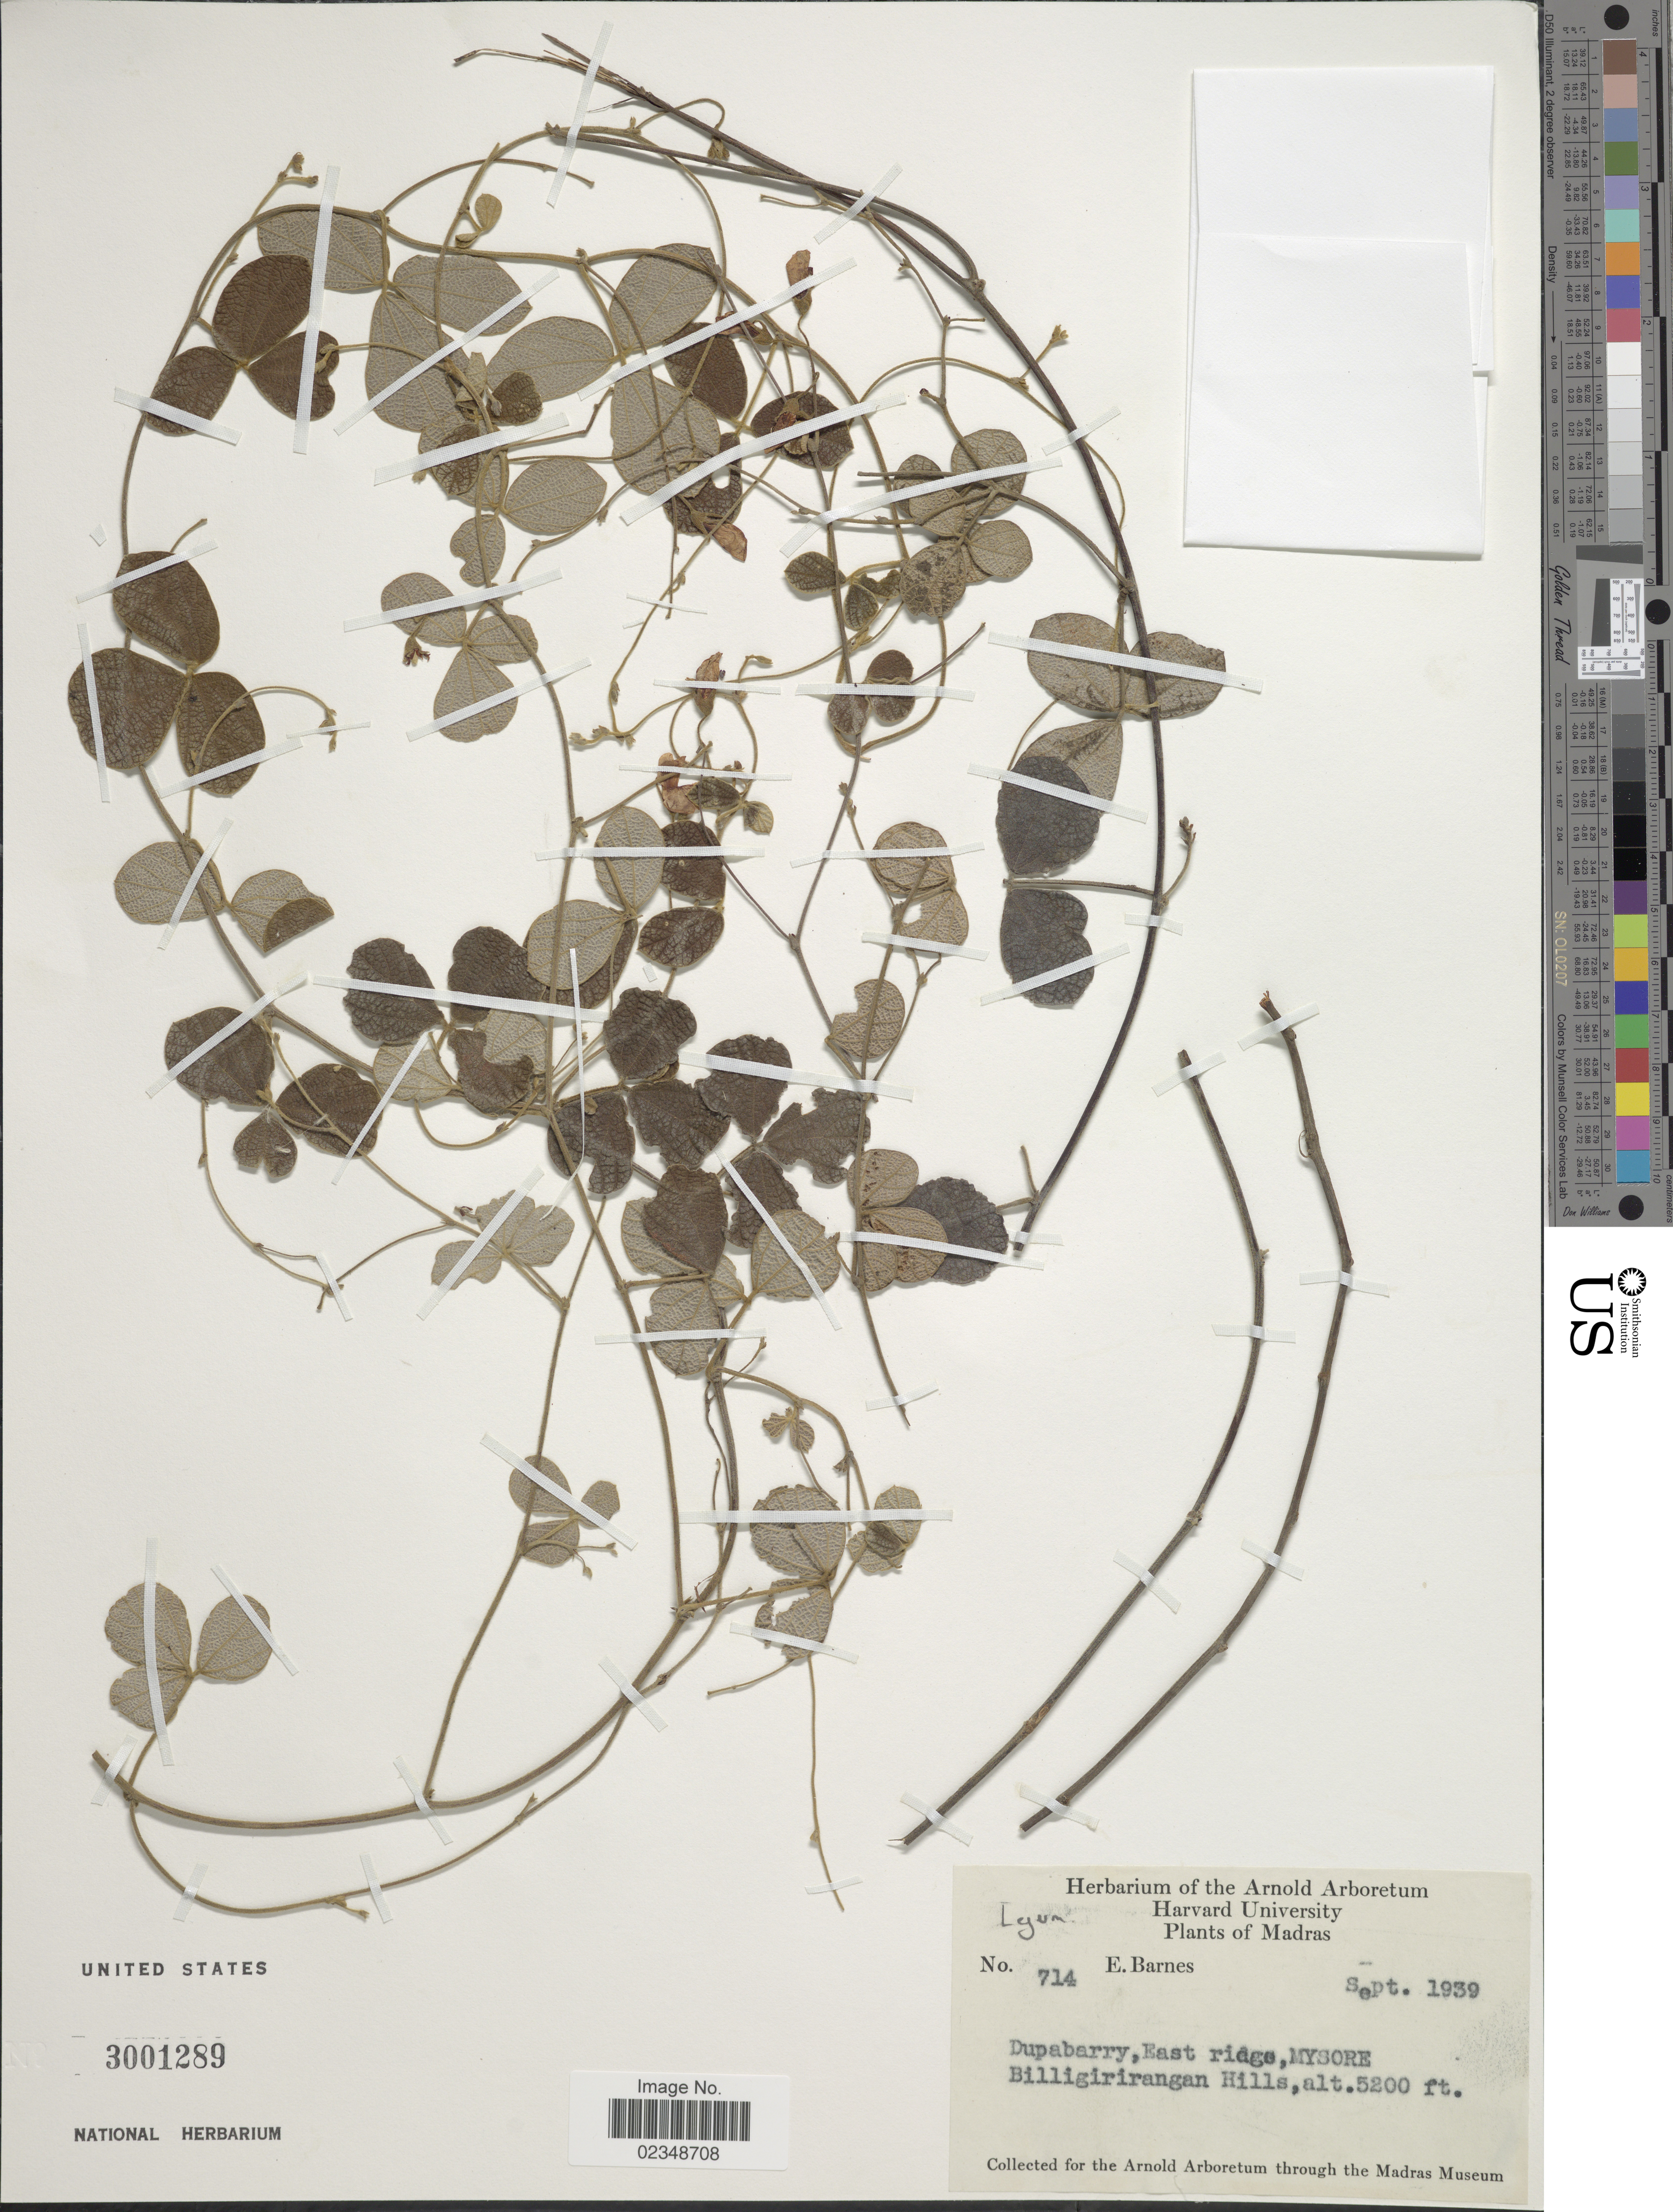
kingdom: Plantae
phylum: Tracheophyta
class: Magnoliopsida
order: Fabales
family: Fabaceae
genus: Rhynchosia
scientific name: Rhynchosia sp.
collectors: E. Barnes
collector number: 714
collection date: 1939-09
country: India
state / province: Karnataka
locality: Madras, Dupabarry, East ridge, Mysore, Billigirirangan Hills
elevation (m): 1585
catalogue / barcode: US 3001289